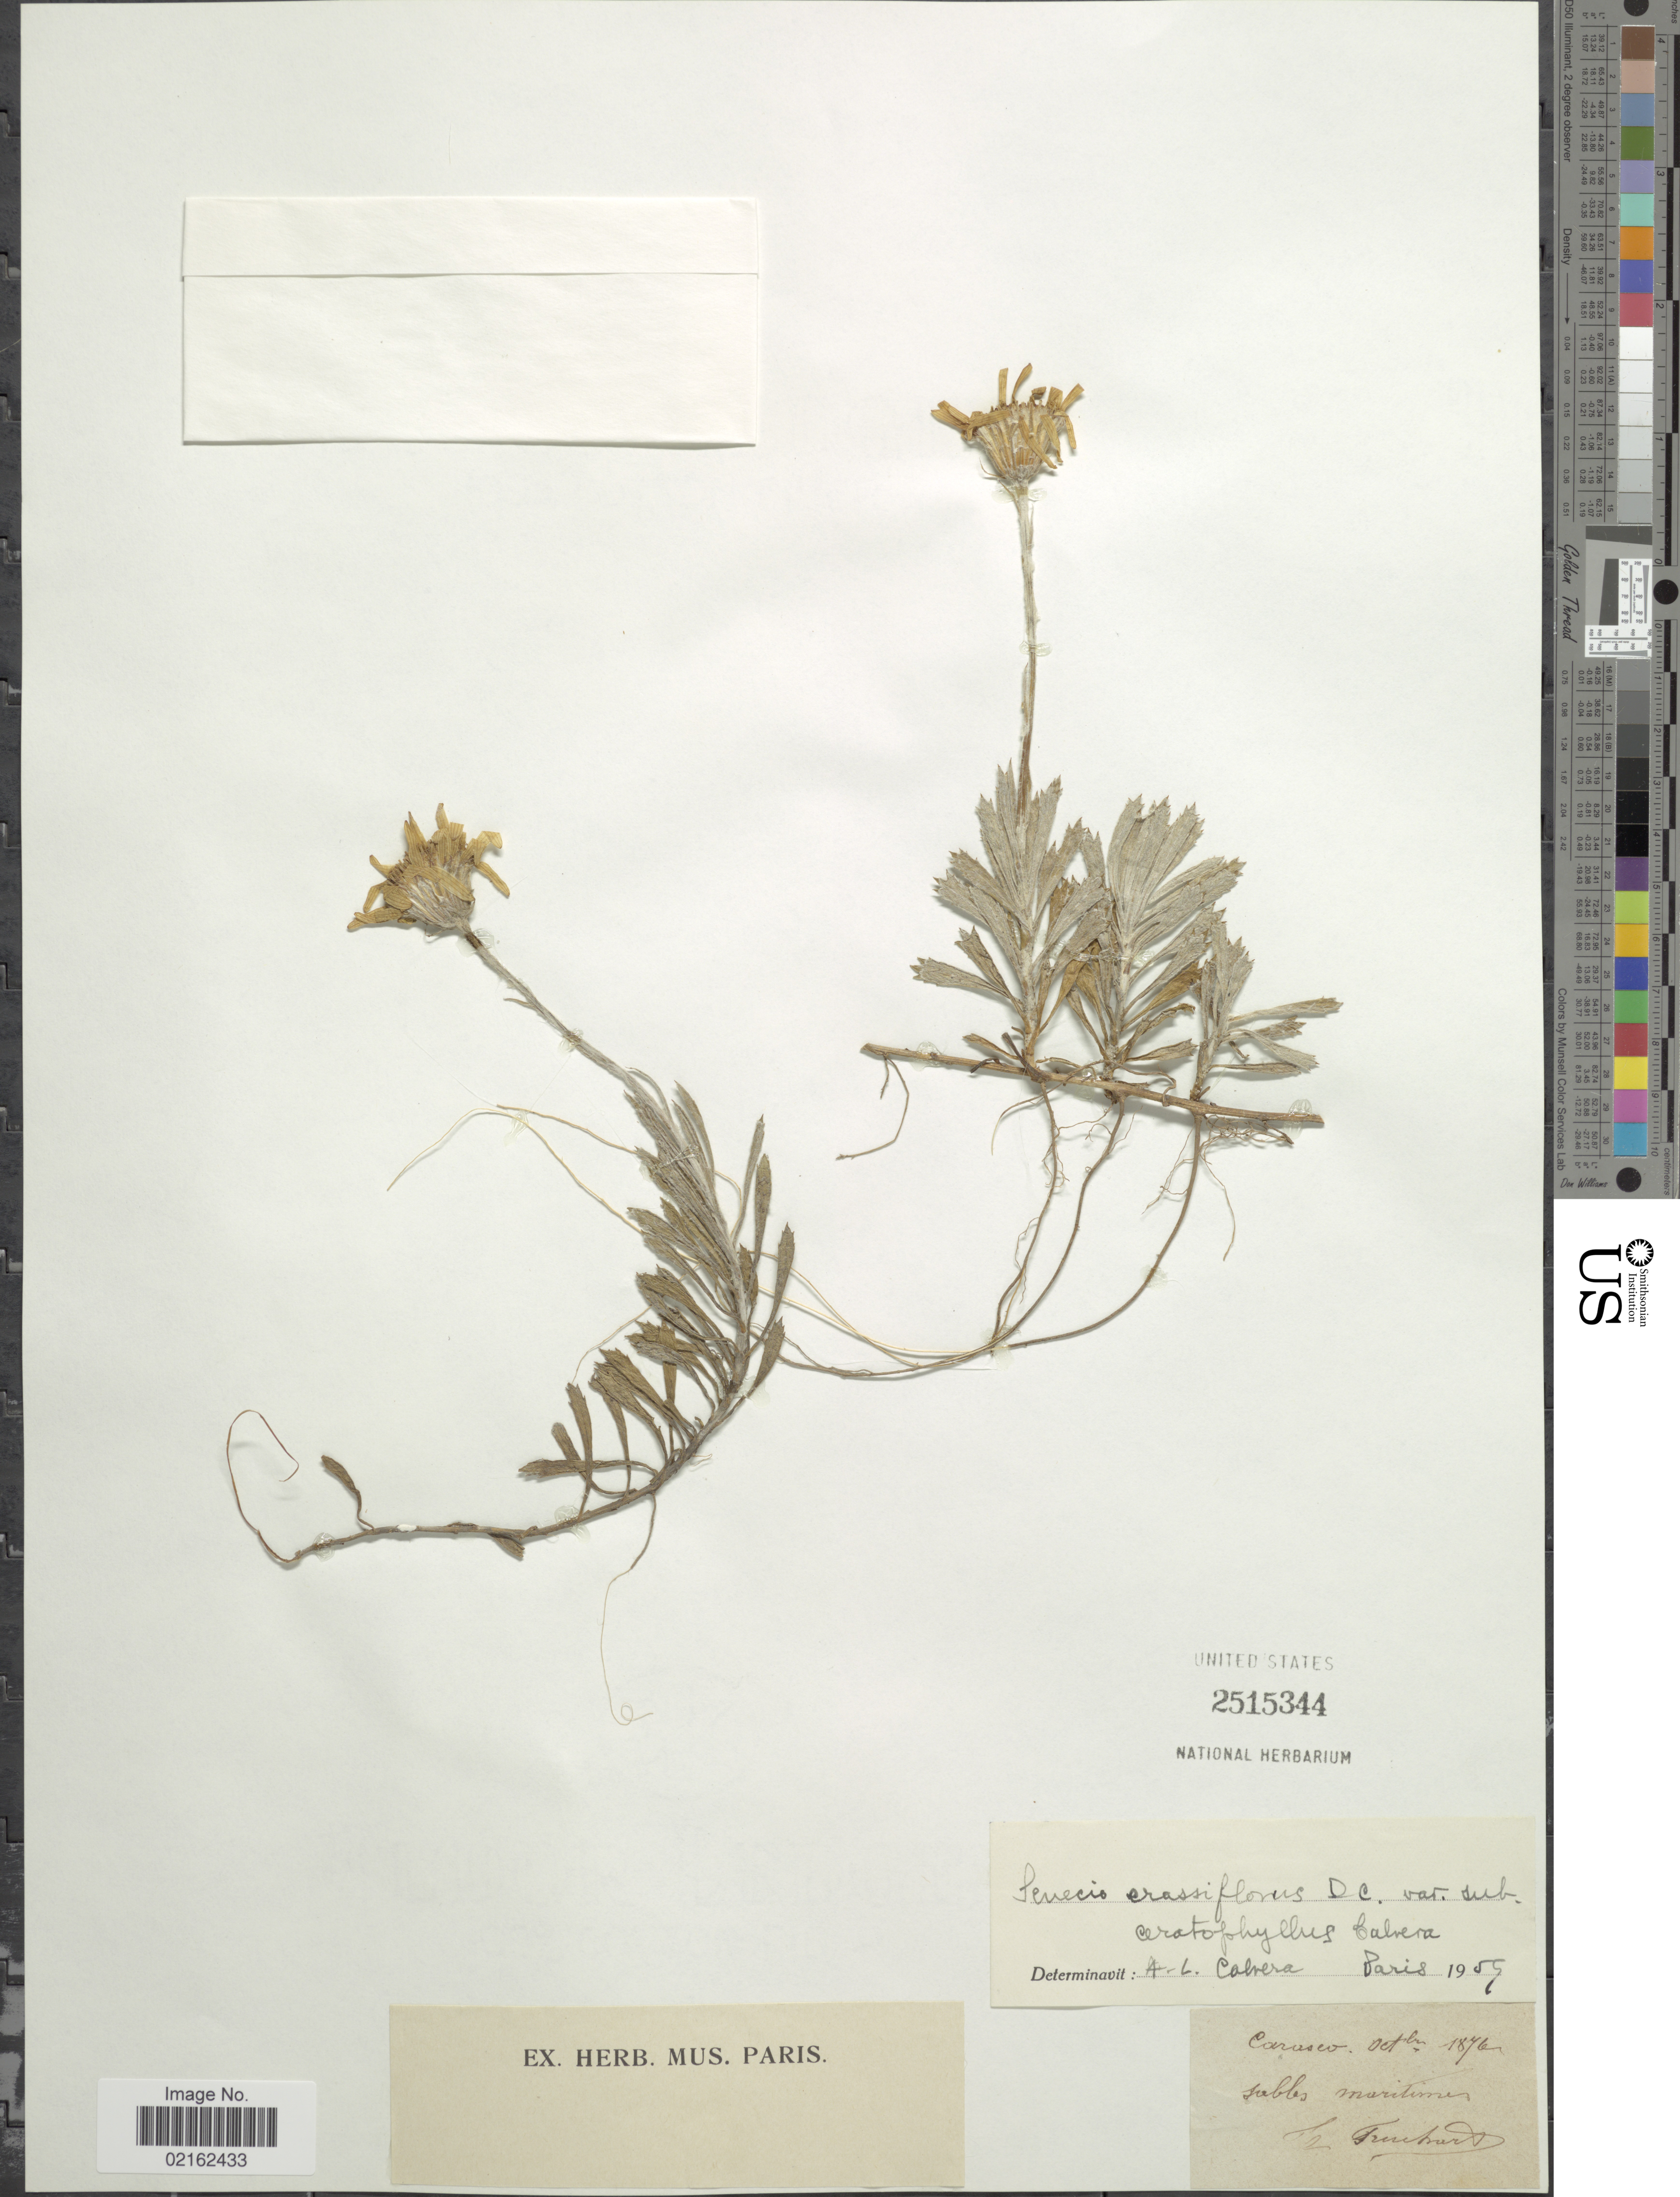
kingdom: Plantae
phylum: Tracheophyta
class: Magnoliopsida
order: Asterales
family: Asteraceae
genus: Senecio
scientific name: Senecio crassiflorus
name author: (Poir.) DC.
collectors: -. Fruchard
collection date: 1876-10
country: Italy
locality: Carasco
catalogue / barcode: US 2515344